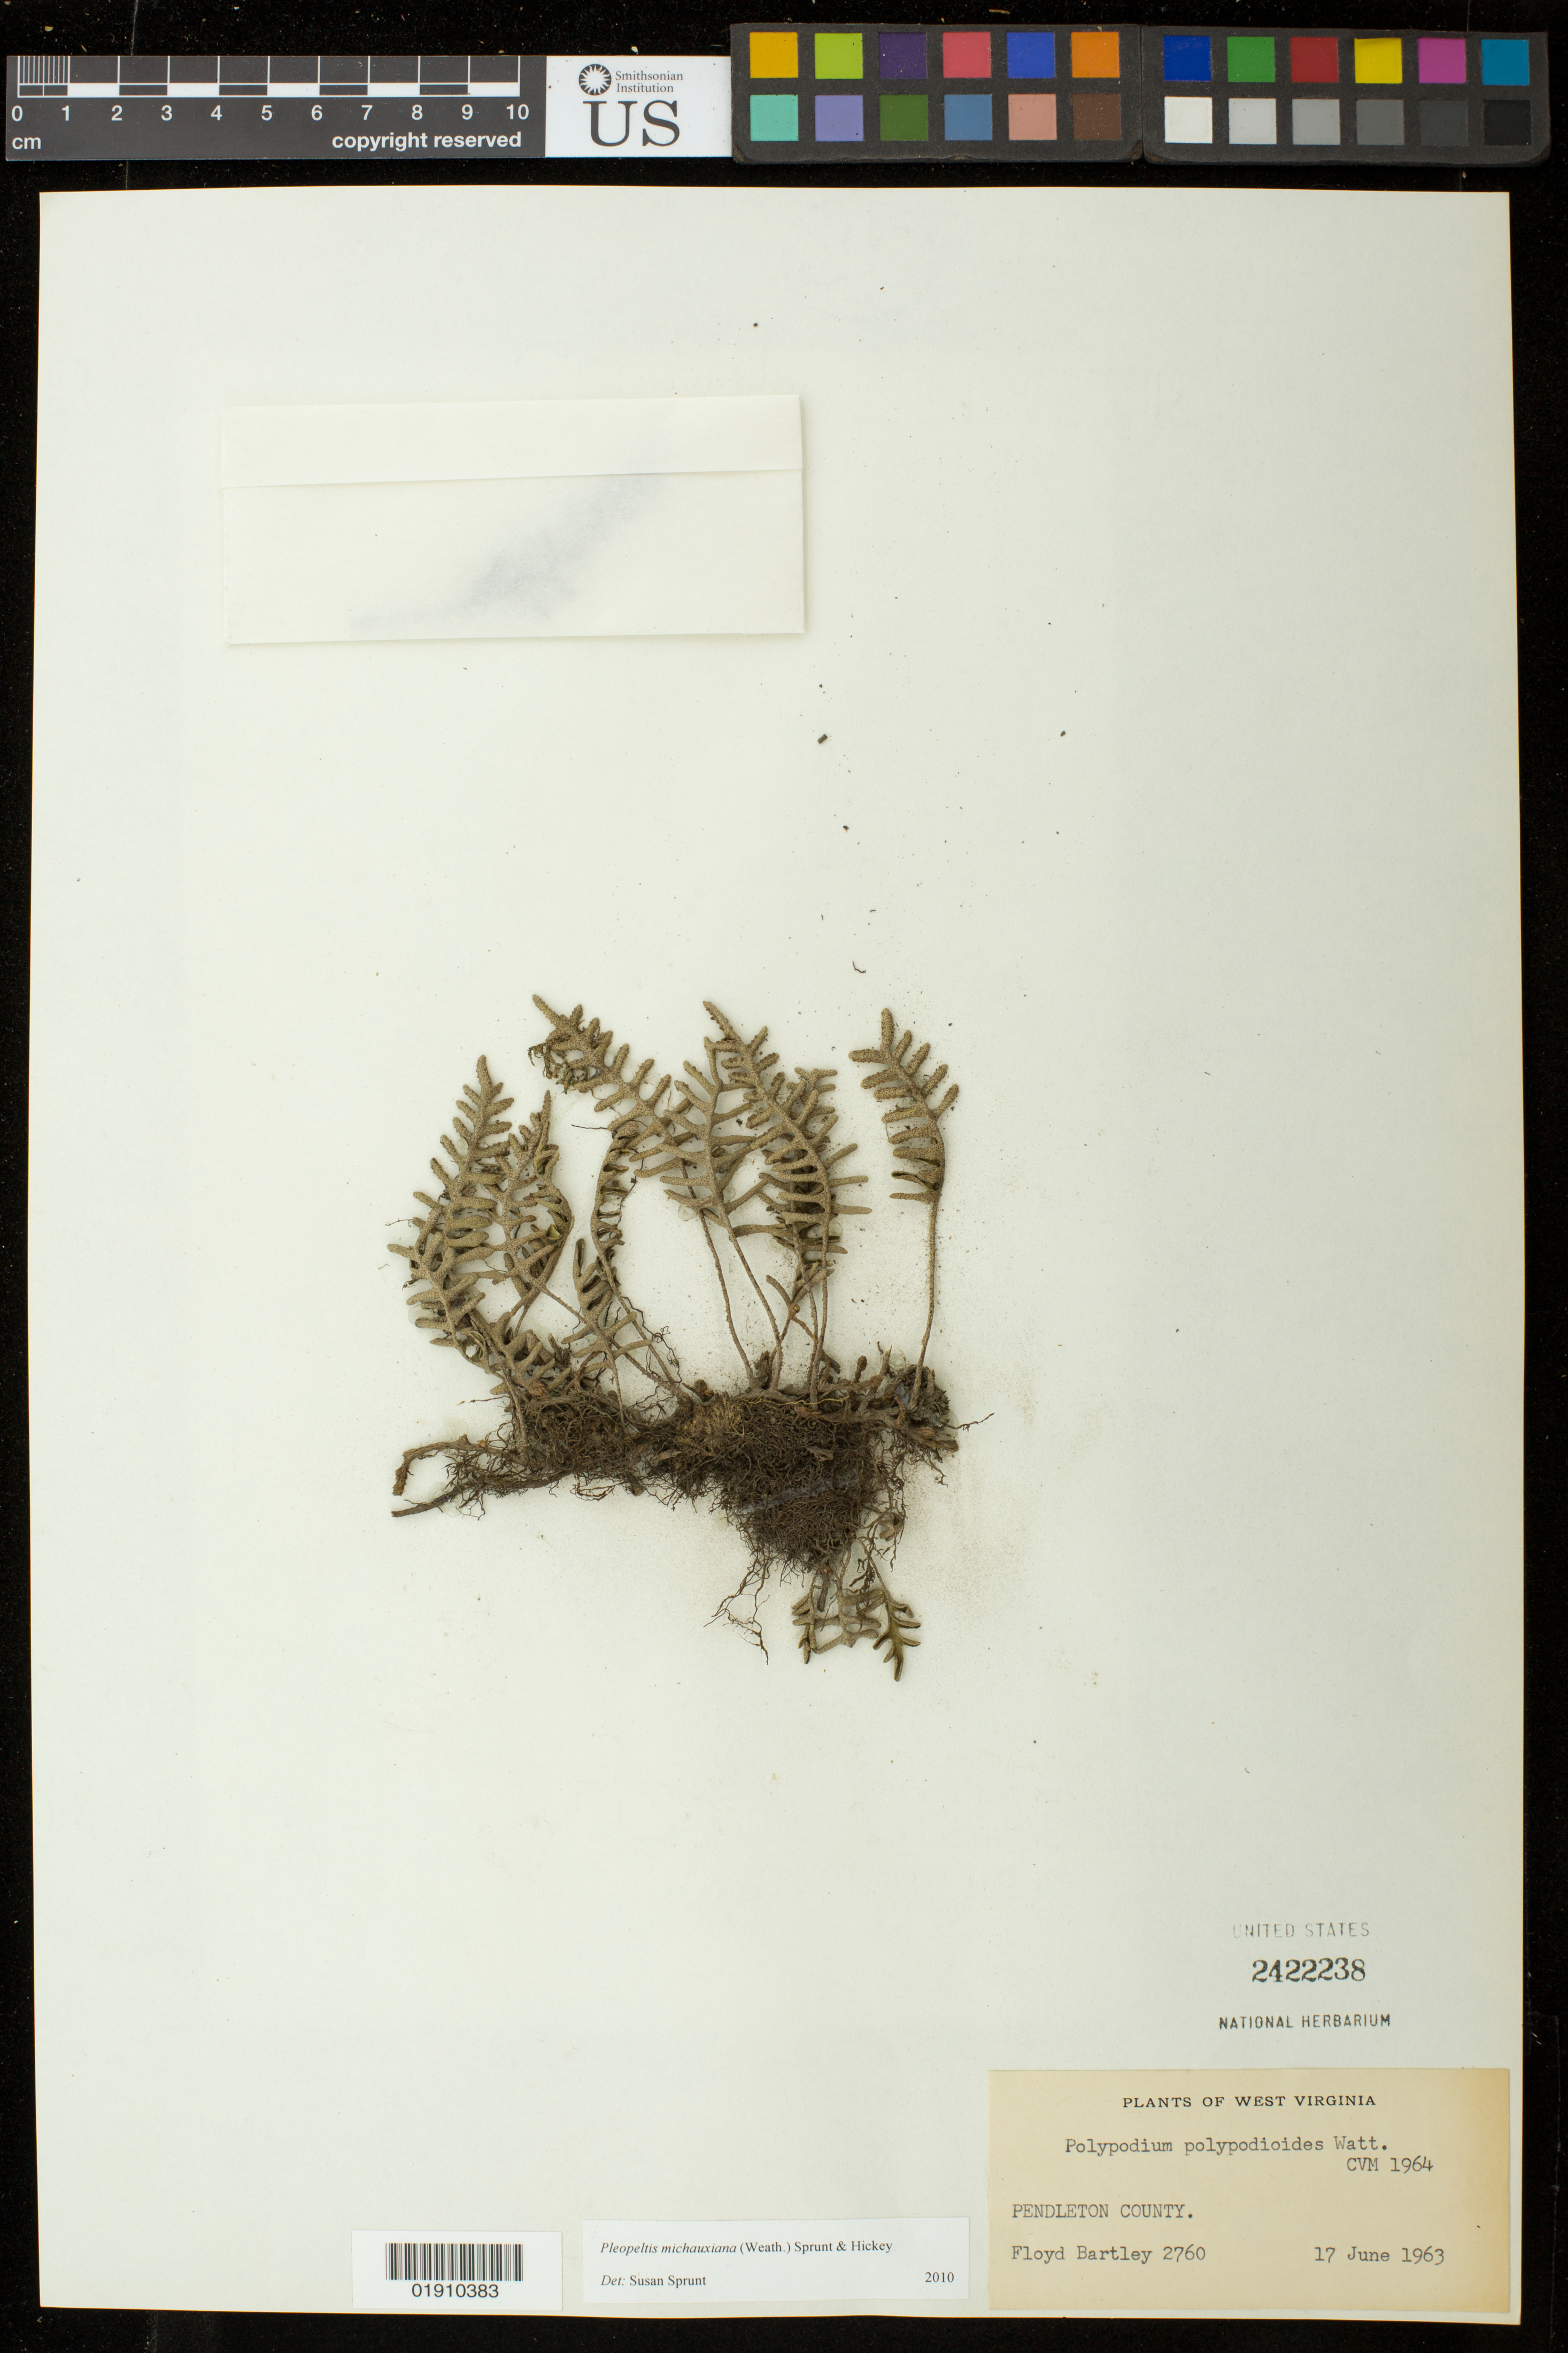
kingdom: Plantae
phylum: Tracheophyta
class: Polypodiopsida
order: Polypodiales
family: Polypodiaceae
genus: Pleopeltis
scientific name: Pleopeltis michauxiana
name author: (Weath.) Hickey & Sprunt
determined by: Sprunt, S. V.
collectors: F. Bartley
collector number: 2760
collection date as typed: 17 June 1963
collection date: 1963-06-17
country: United States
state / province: West Virginia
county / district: Pendleton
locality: Pendleton County.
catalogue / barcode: US 2422238